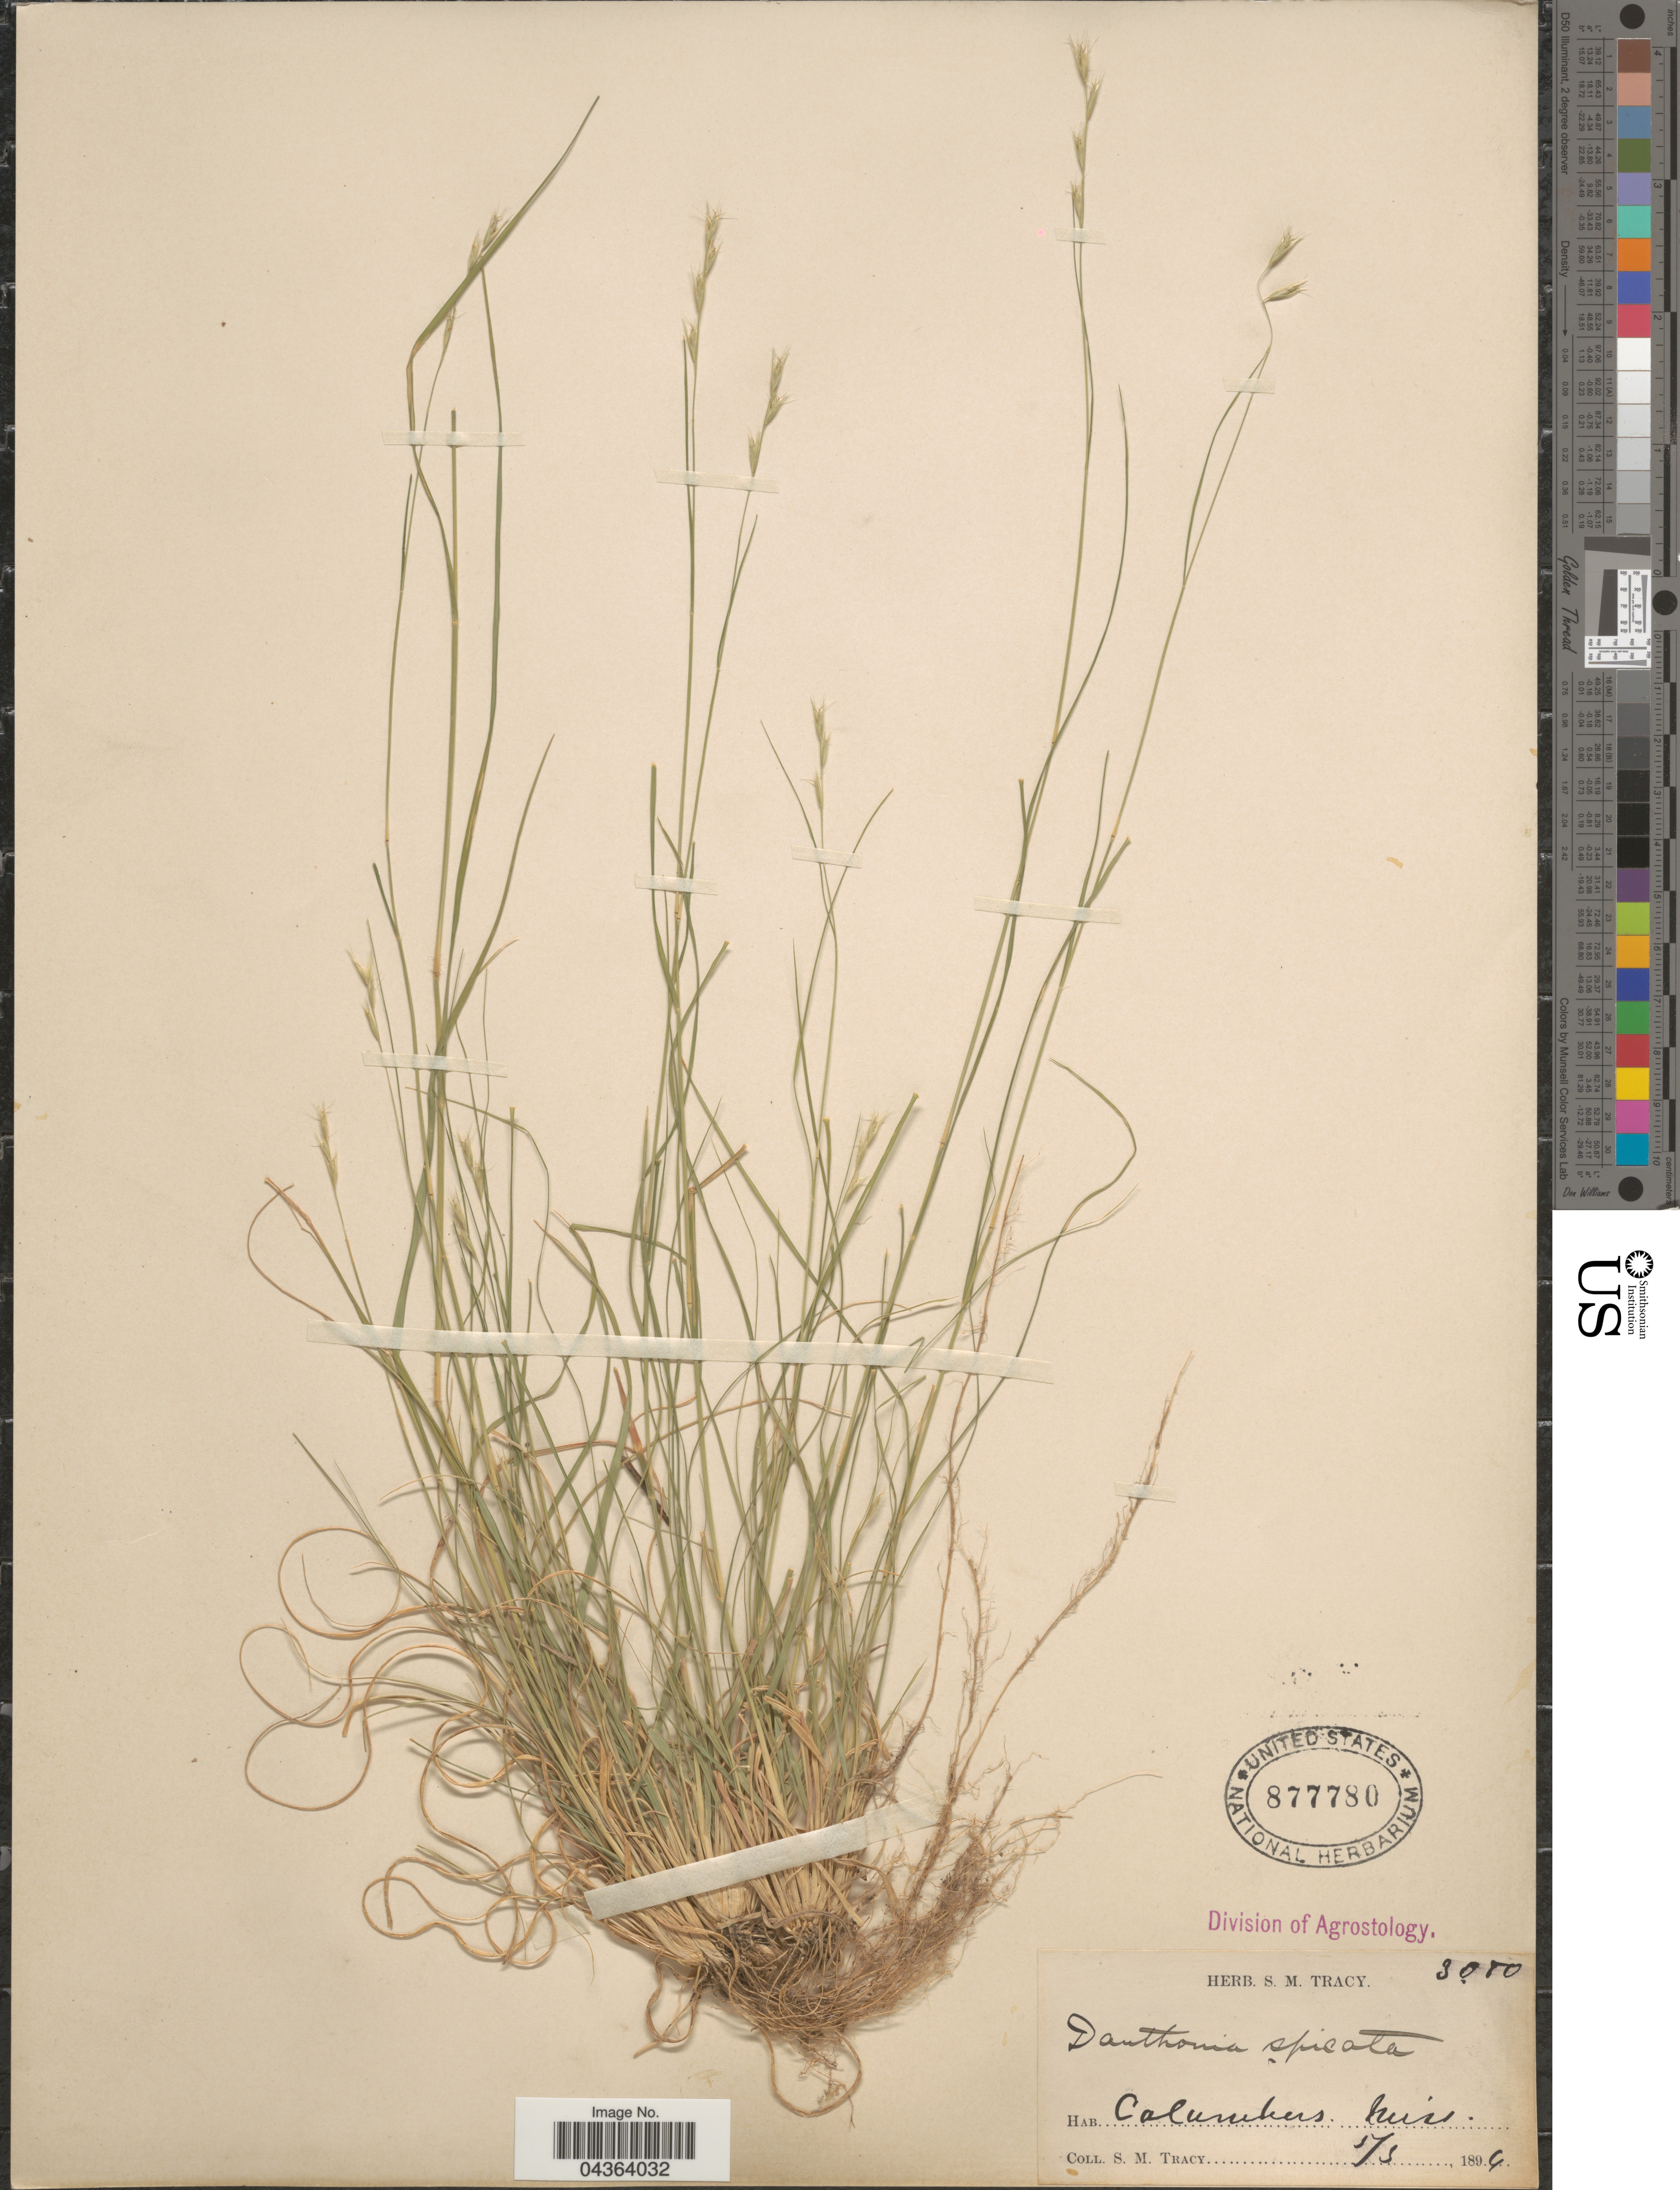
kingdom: Plantae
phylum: Tracheophyta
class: Liliopsida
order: Poales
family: Poaceae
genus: Danthonia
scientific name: Danthonia spicata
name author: (L.) P. Beauv. ex Roem. & Schult.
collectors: S. M. Tracy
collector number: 3080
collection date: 1894-05-03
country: United States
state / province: Mississippi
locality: Columbus.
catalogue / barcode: US 877780